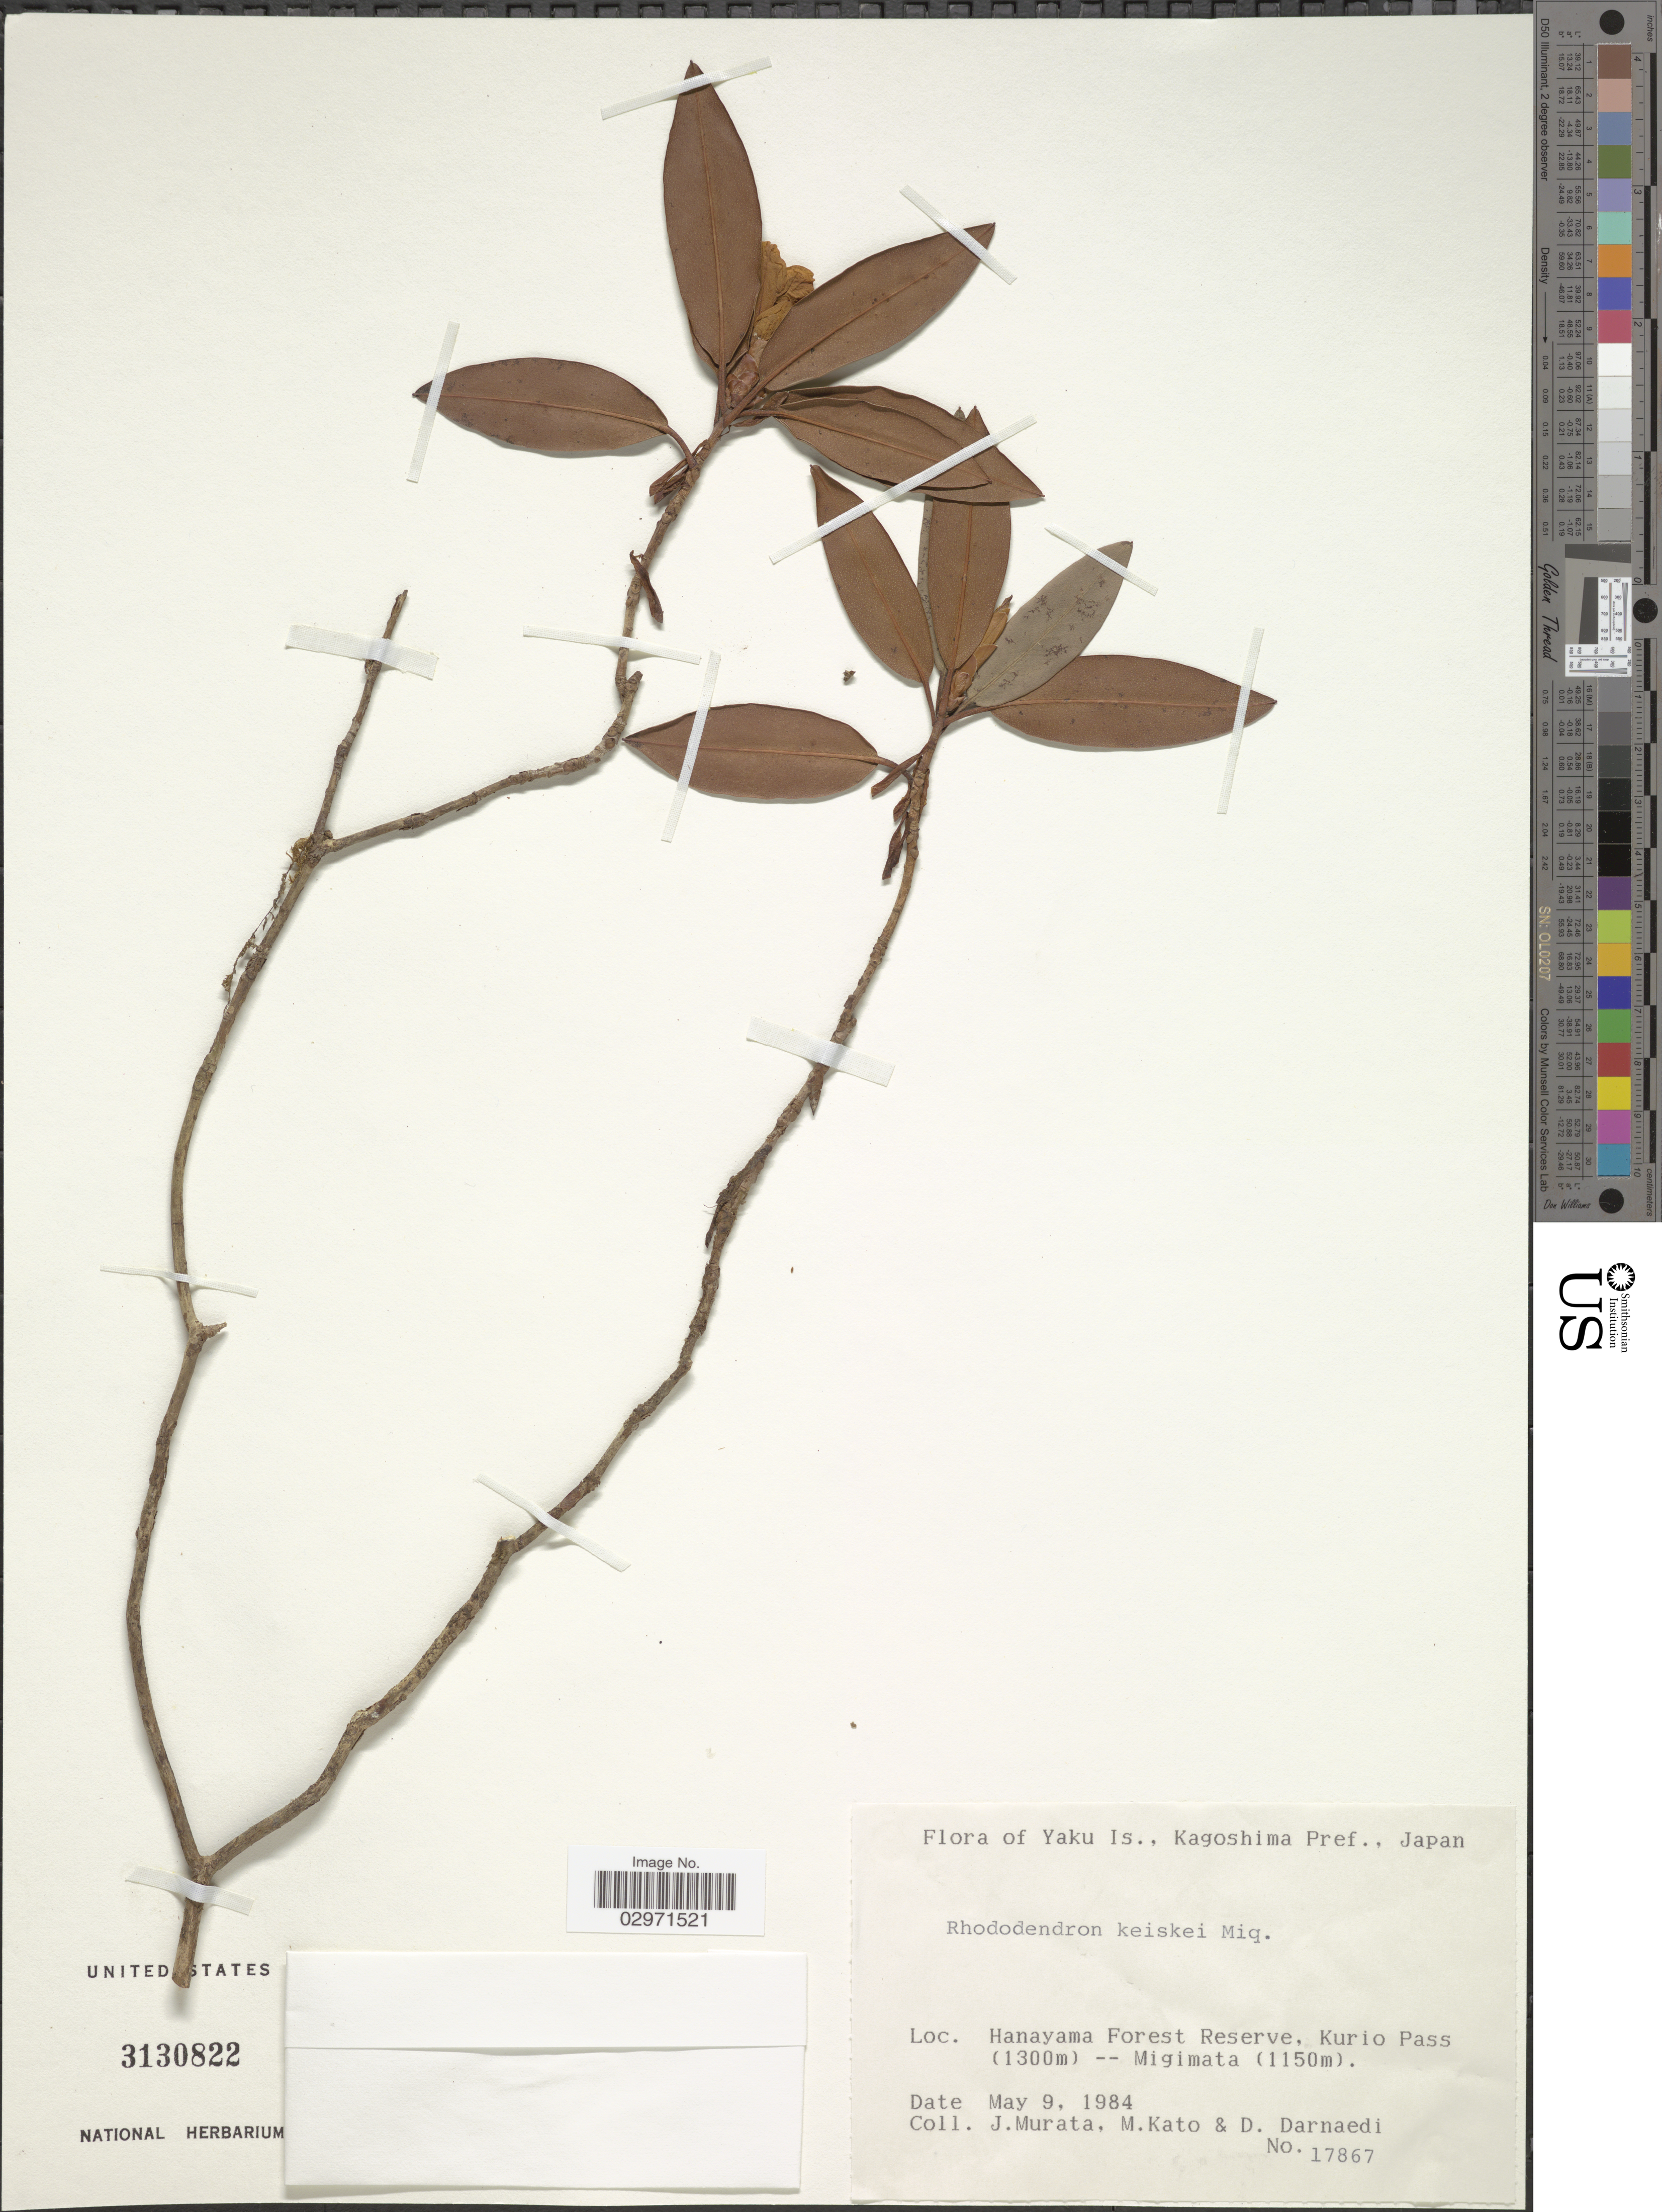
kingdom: Plantae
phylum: Tracheophyta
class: Magnoliopsida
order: Ericales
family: Ericaceae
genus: Rhododendron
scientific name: Rhododendron keiskei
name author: Miq.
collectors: J. Murata, M. Kato & D. Darnaedi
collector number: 17867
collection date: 1984-05-09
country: Japan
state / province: Kagosima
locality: Yaku Is., Kagoshima Pref. Hanayama Forest Reserve, Kurio Pass -- Migimata.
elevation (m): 1150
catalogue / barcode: US 3130822